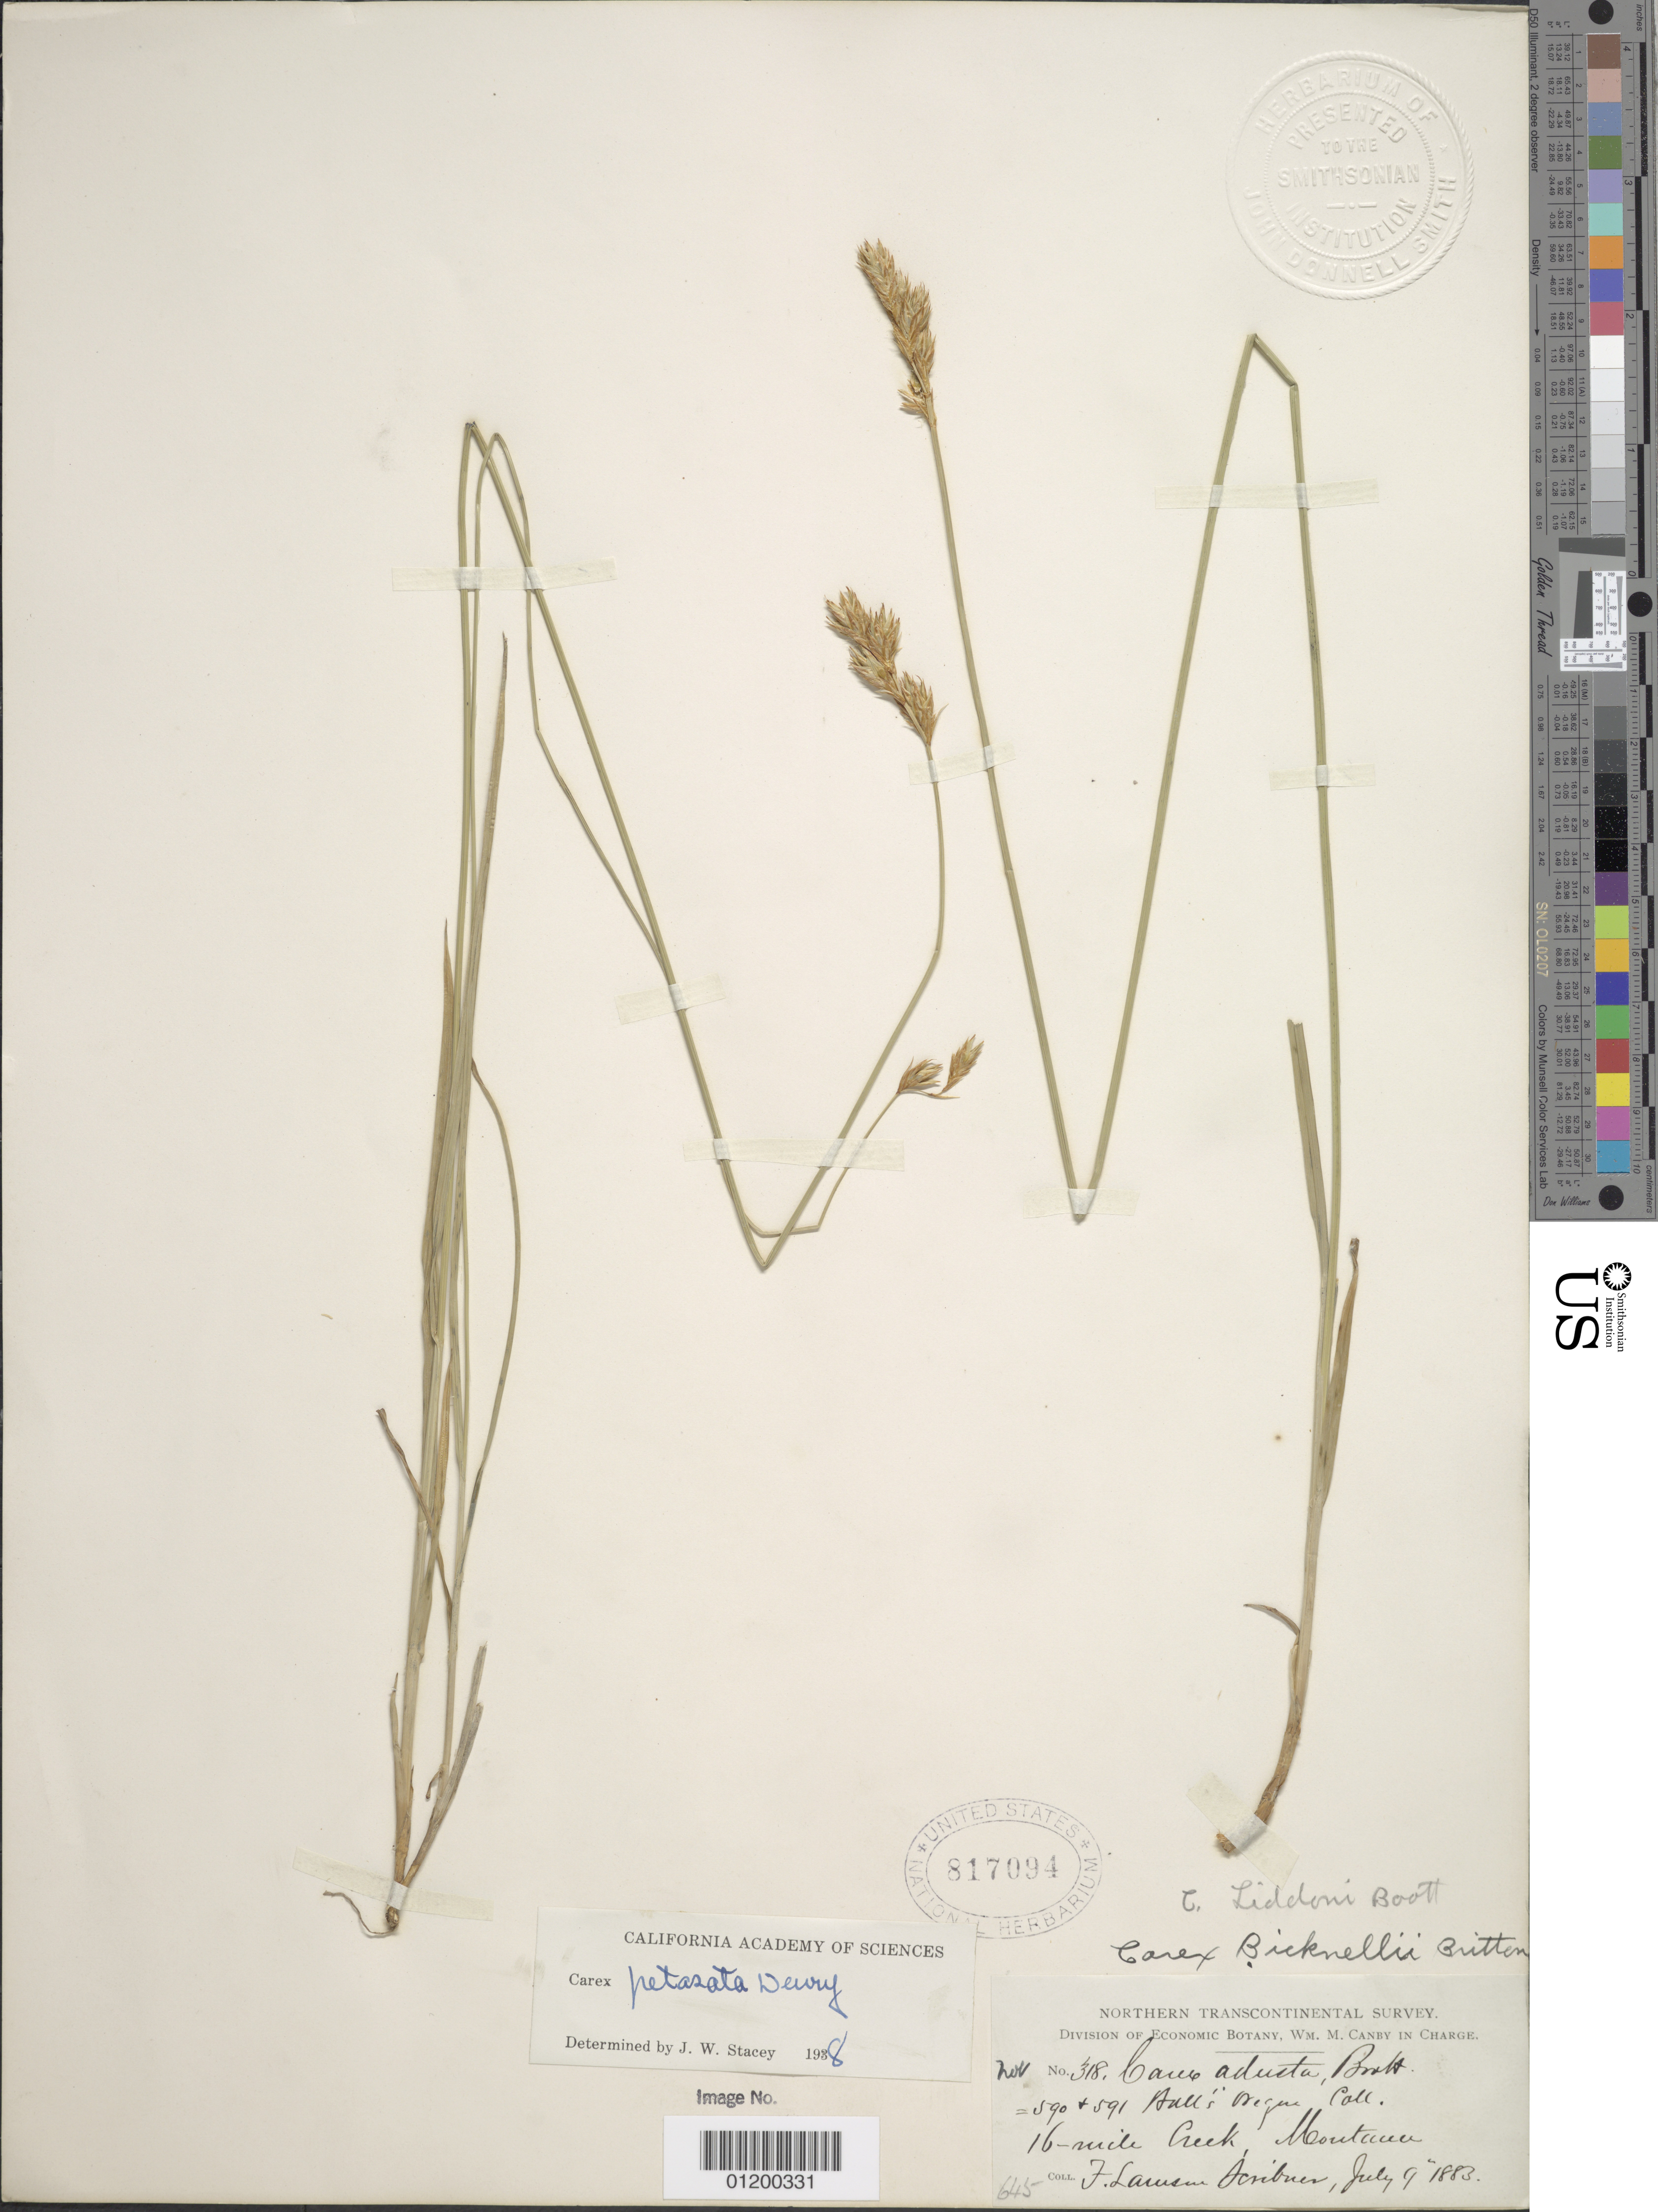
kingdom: Plantae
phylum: Tracheophyta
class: Liliopsida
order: Poales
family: Cyperaceae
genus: Carex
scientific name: Carex petasata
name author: Dewey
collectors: F. L. Scribner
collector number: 318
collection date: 1883-07-09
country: United States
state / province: Montana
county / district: Gallatin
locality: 16 Mile CK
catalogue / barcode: US 817094